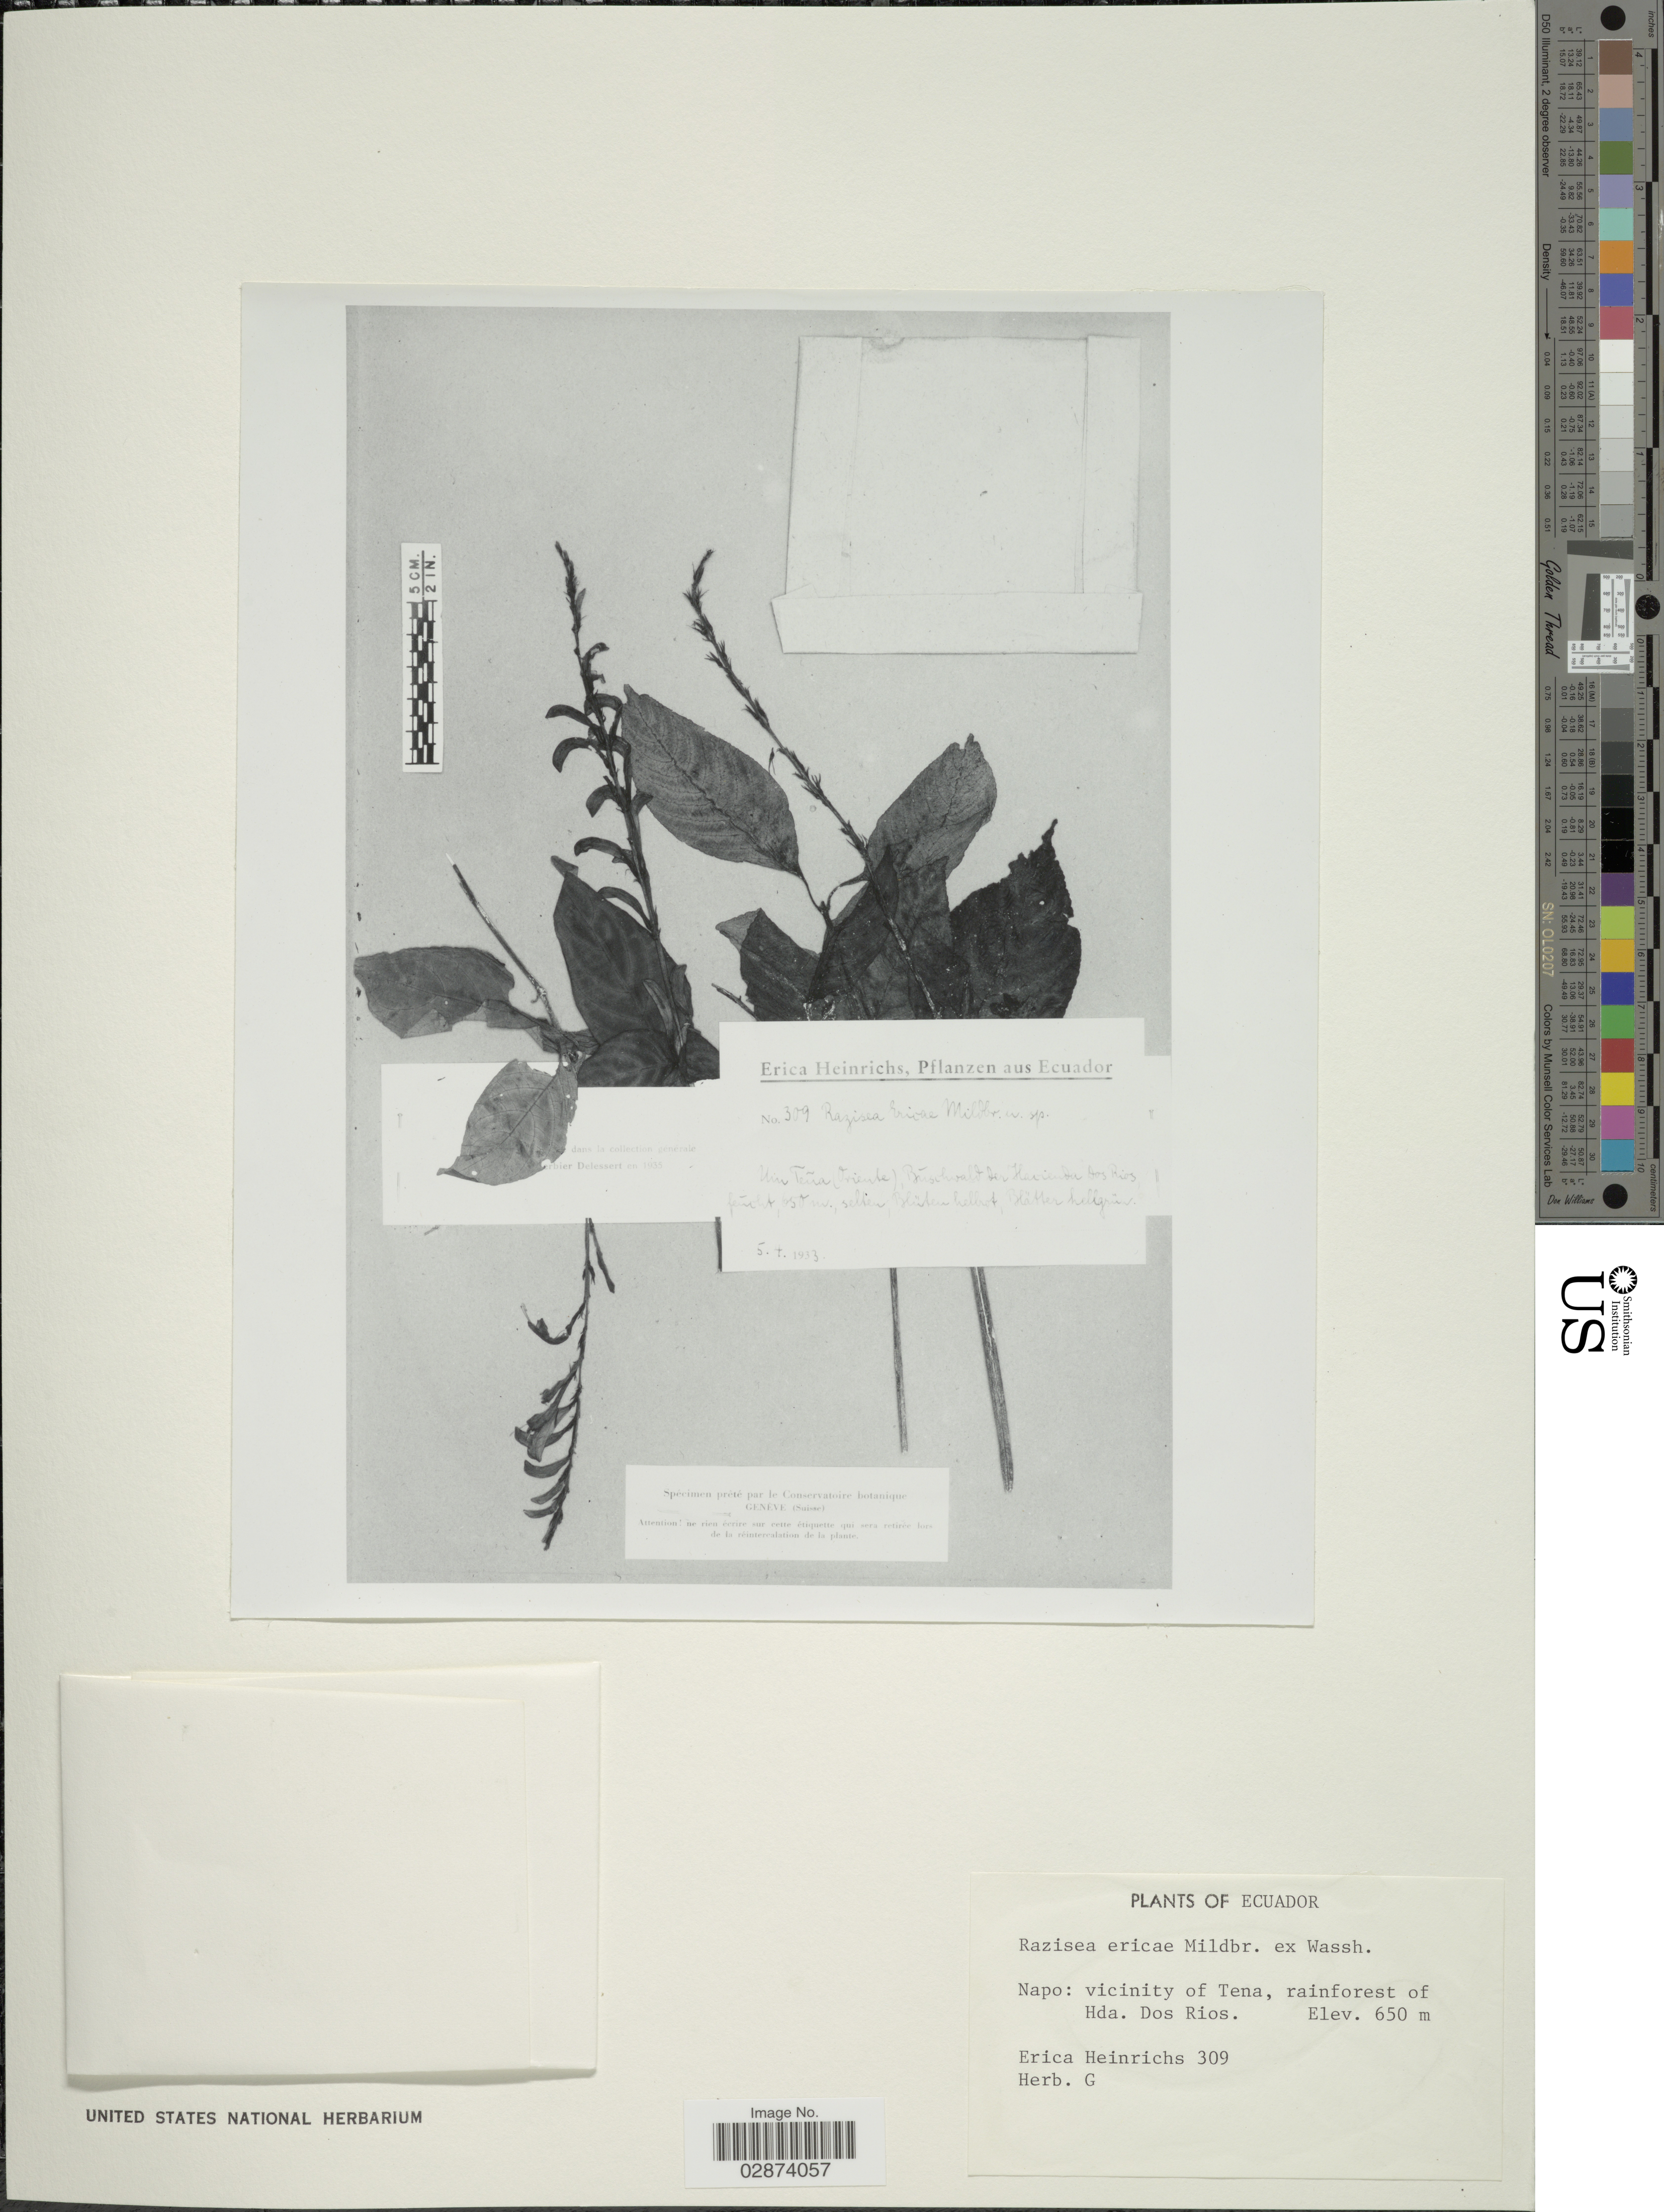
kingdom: Plantae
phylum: Tracheophyta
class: Magnoliopsida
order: Lamiales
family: Acanthaceae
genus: Razisea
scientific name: Razisea ericae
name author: Mildbr. ex Wassh.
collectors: E. Heinrichs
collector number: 309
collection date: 1933-04-05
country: Ecuador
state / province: Napo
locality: Vicinity of Tena, rainforest of Hda. Dos Rios.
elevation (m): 650